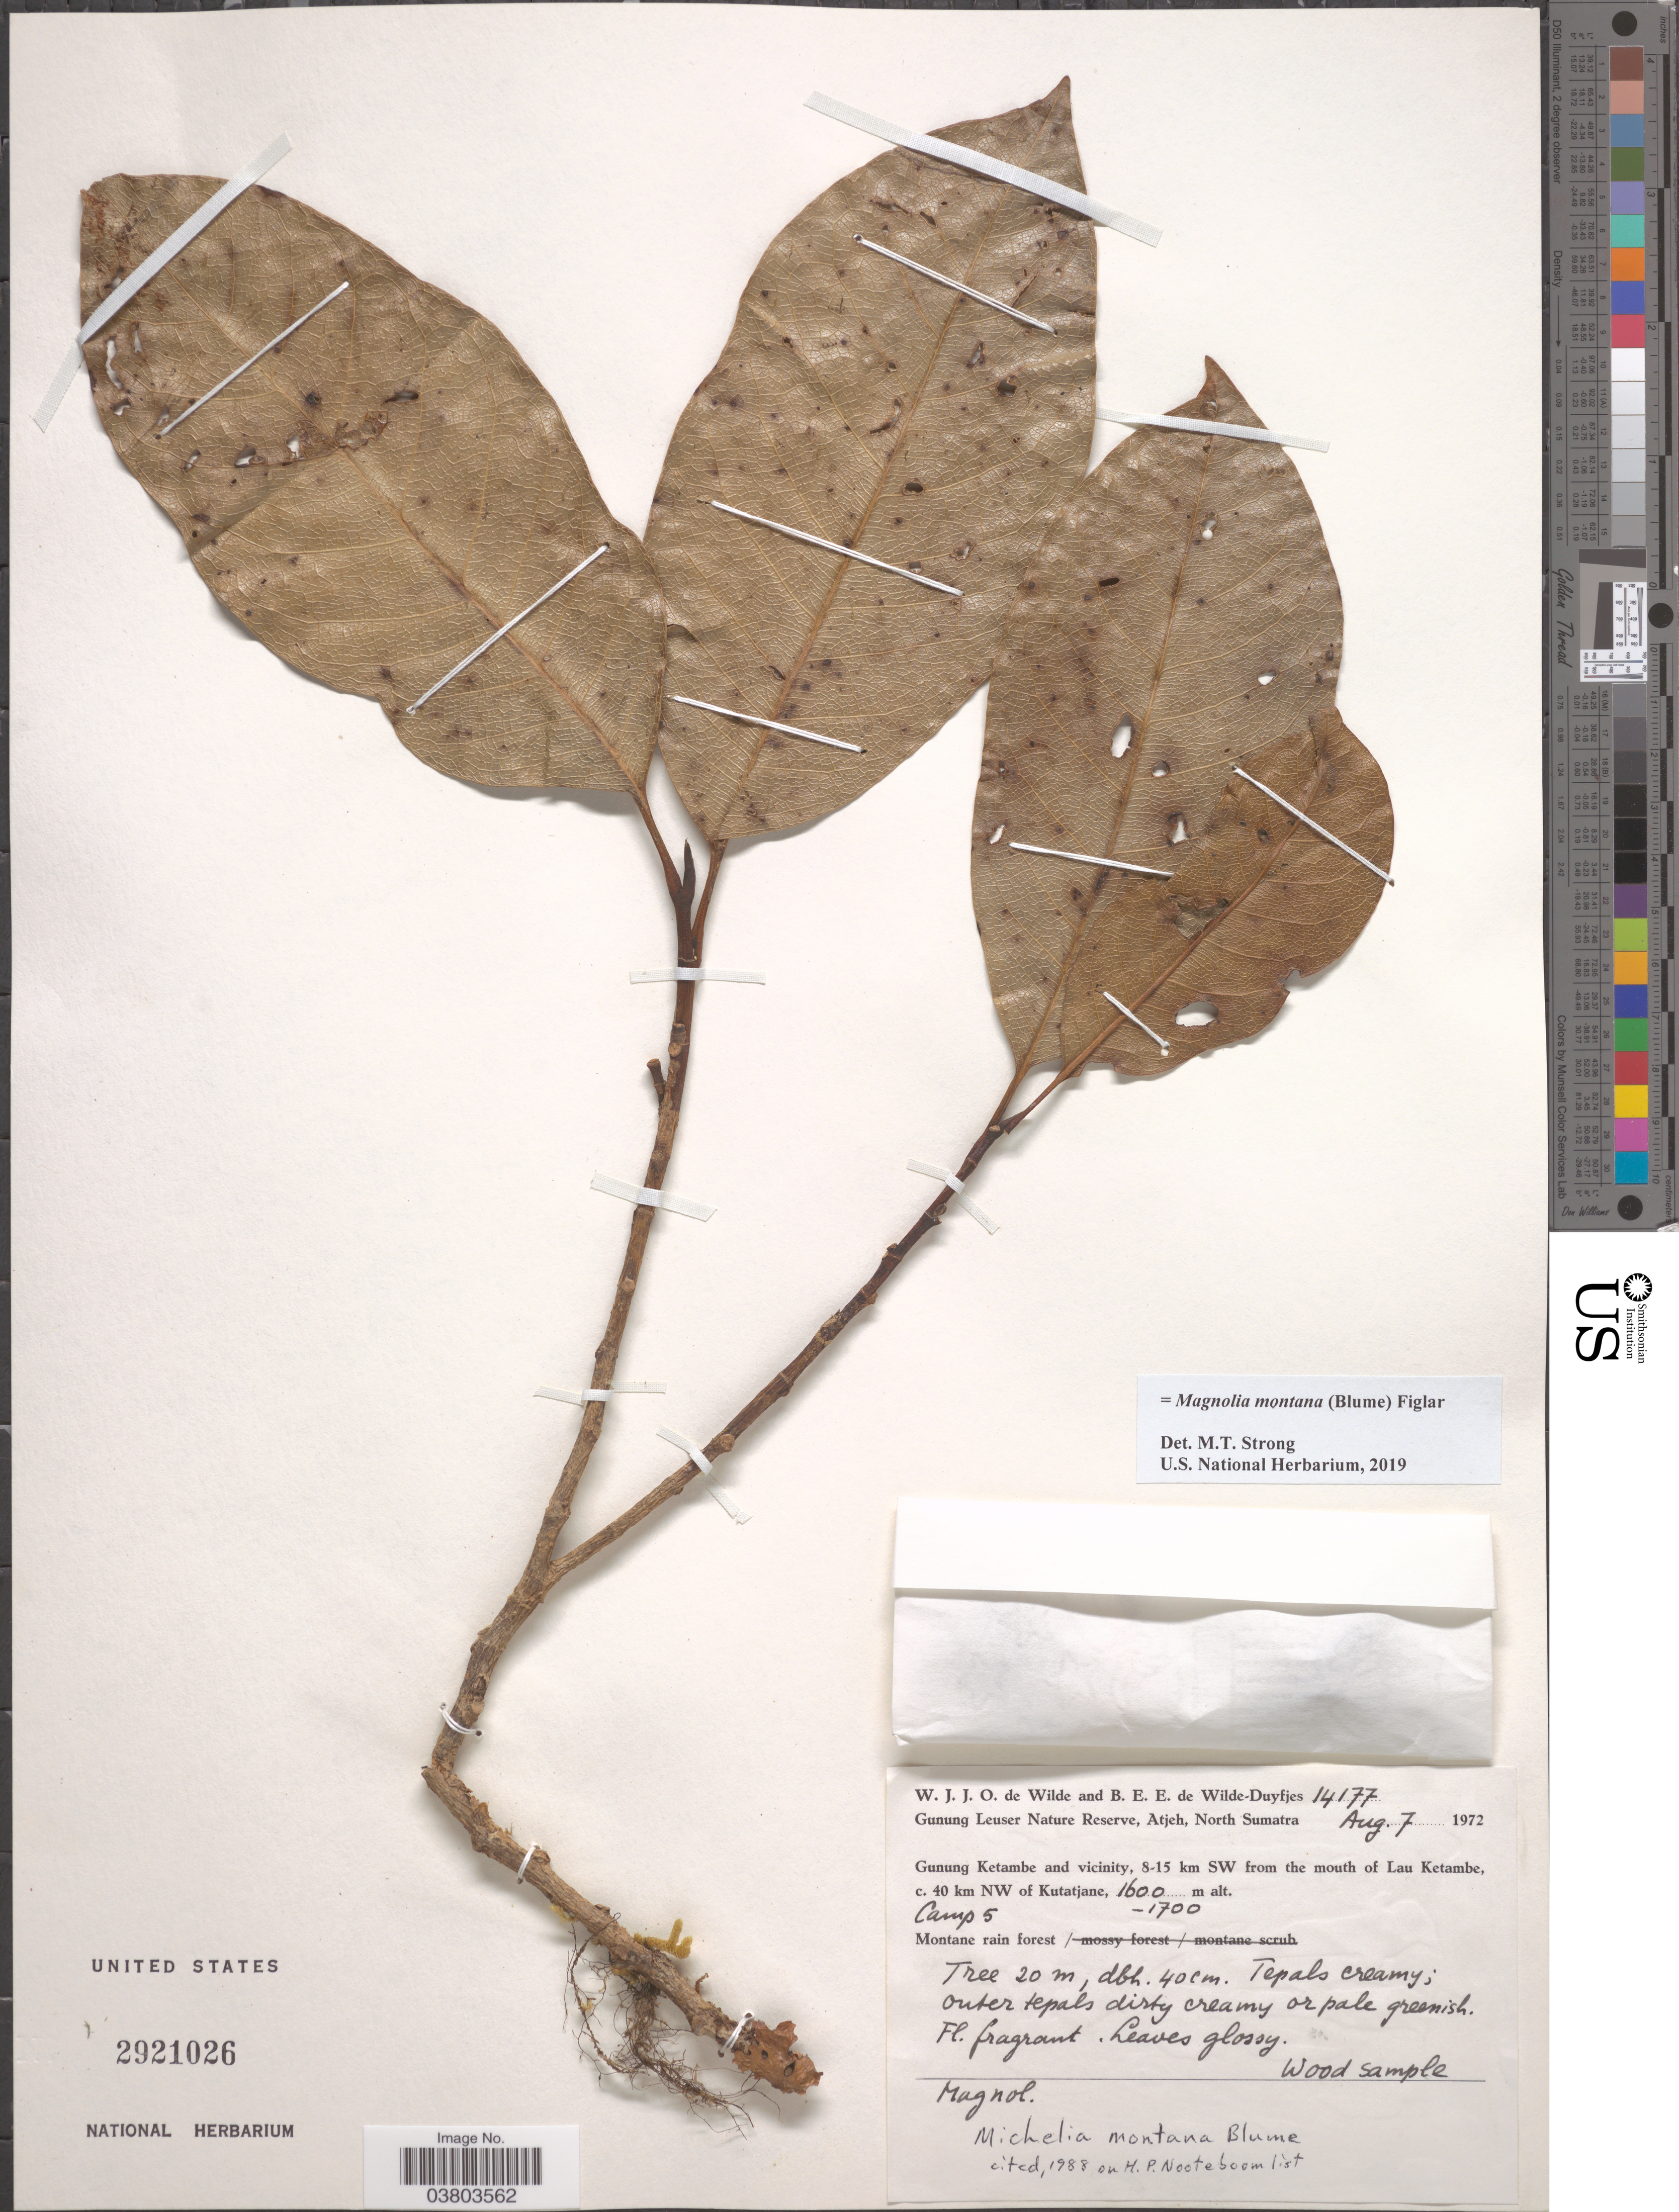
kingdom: Plantae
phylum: Tracheophyta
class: Magnoliopsida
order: Magnoliales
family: Magnoliaceae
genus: Magnolia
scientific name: Magnolia montana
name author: (Blume) Figlar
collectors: W. J. de Wilde & B. E. de Wilde-Duyfjes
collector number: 14177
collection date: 1972-08-07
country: Indonesia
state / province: Sumatra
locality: Gunung Leuser Nature Reserve, Atjeh, North Sumatra. Gunung Ketambe and vicinity, 8-15 km SW from the mouth of Lau Ketambe, c. 40 km NW of Kutatjane. Camp 5.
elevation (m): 1600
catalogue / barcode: US 2921026